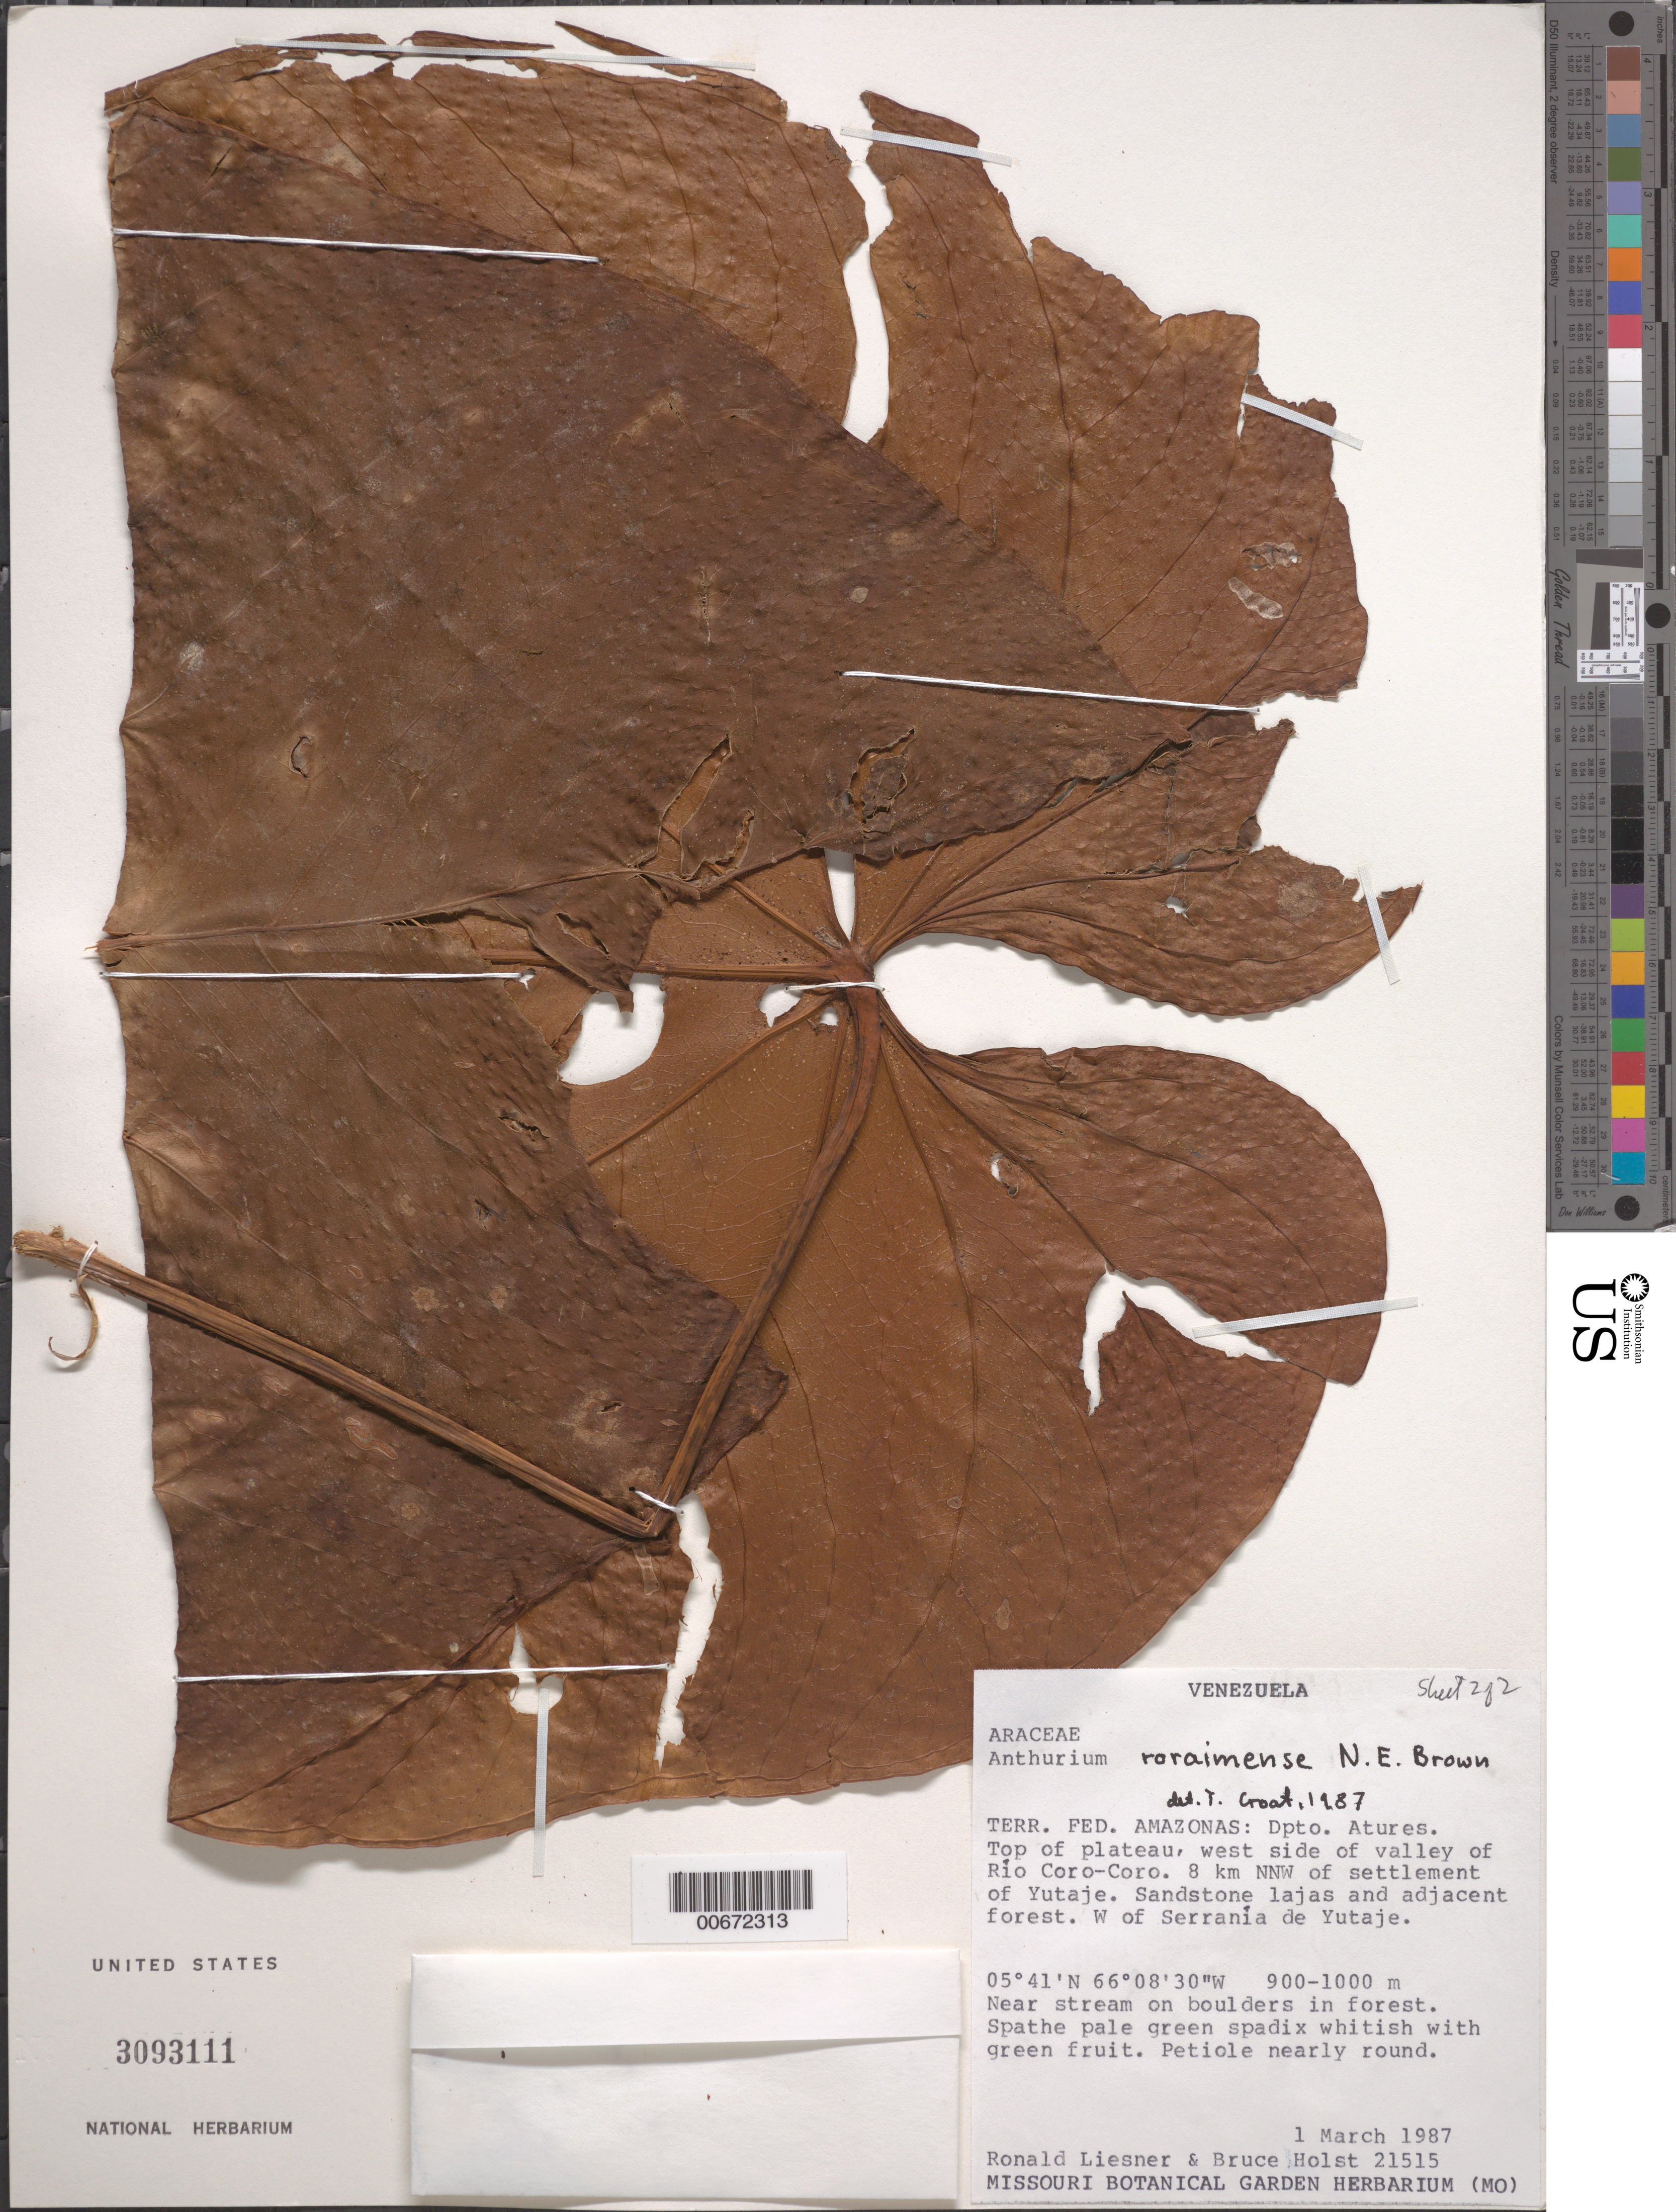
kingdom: Plantae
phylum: Tracheophyta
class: Liliopsida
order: Alismatales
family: Araceae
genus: Anthurium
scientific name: Anthurium roraimense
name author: N.E. Br. in Thurn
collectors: R. L. Liesner & B. Holst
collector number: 21515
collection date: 1987-03-01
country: Venezuela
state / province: Amazonas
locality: Terr. Fed. Amazonas: Dpto. Atures. Top of plateau, west side of valley of Río Coro-Coro. 8 km NNW of settlement of Yutaje. W. of Serranía de Yutaje.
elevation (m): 900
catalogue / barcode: US 3093111